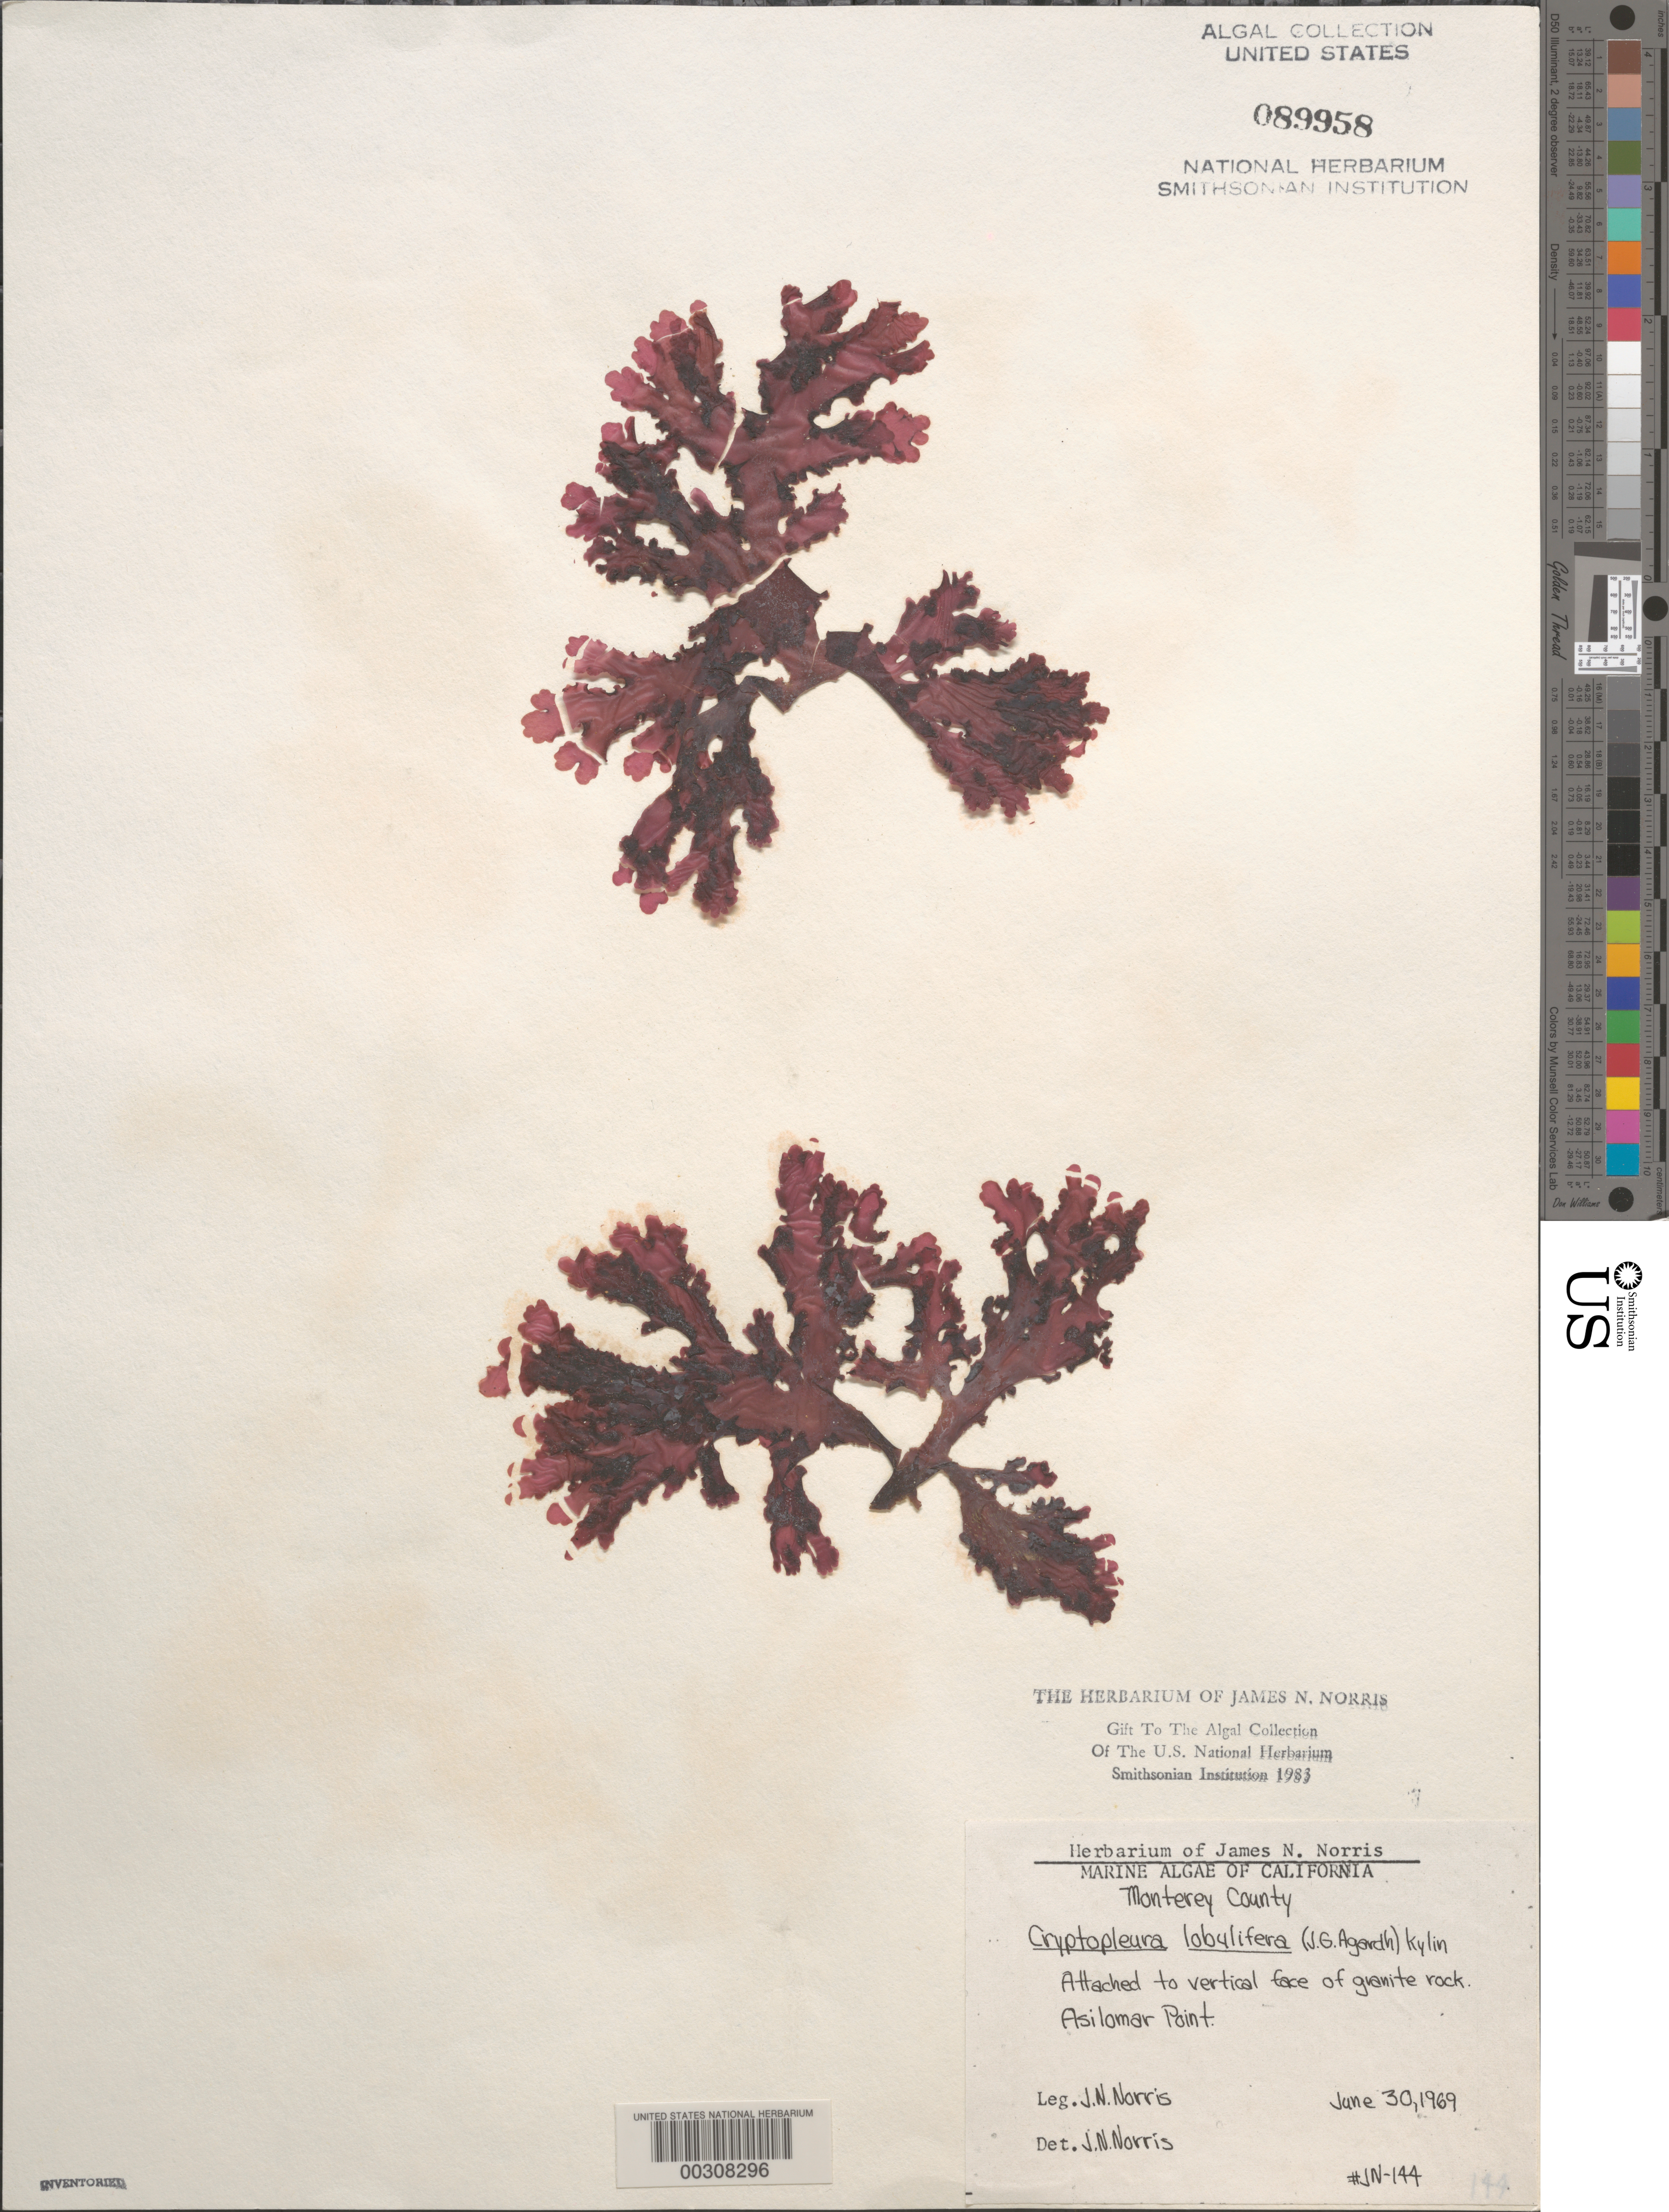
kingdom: Plantae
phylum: Rhodophyta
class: Florideophyceae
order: Ceramiales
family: Delesseriaceae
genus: Cryptopleura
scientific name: Cryptopleura lobulifera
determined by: Norris, James N.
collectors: J. N. Norris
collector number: JN-144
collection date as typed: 30 Jun 1969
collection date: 1969-06-30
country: United States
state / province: California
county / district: Monterey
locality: Asilomar Point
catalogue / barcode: US 89958